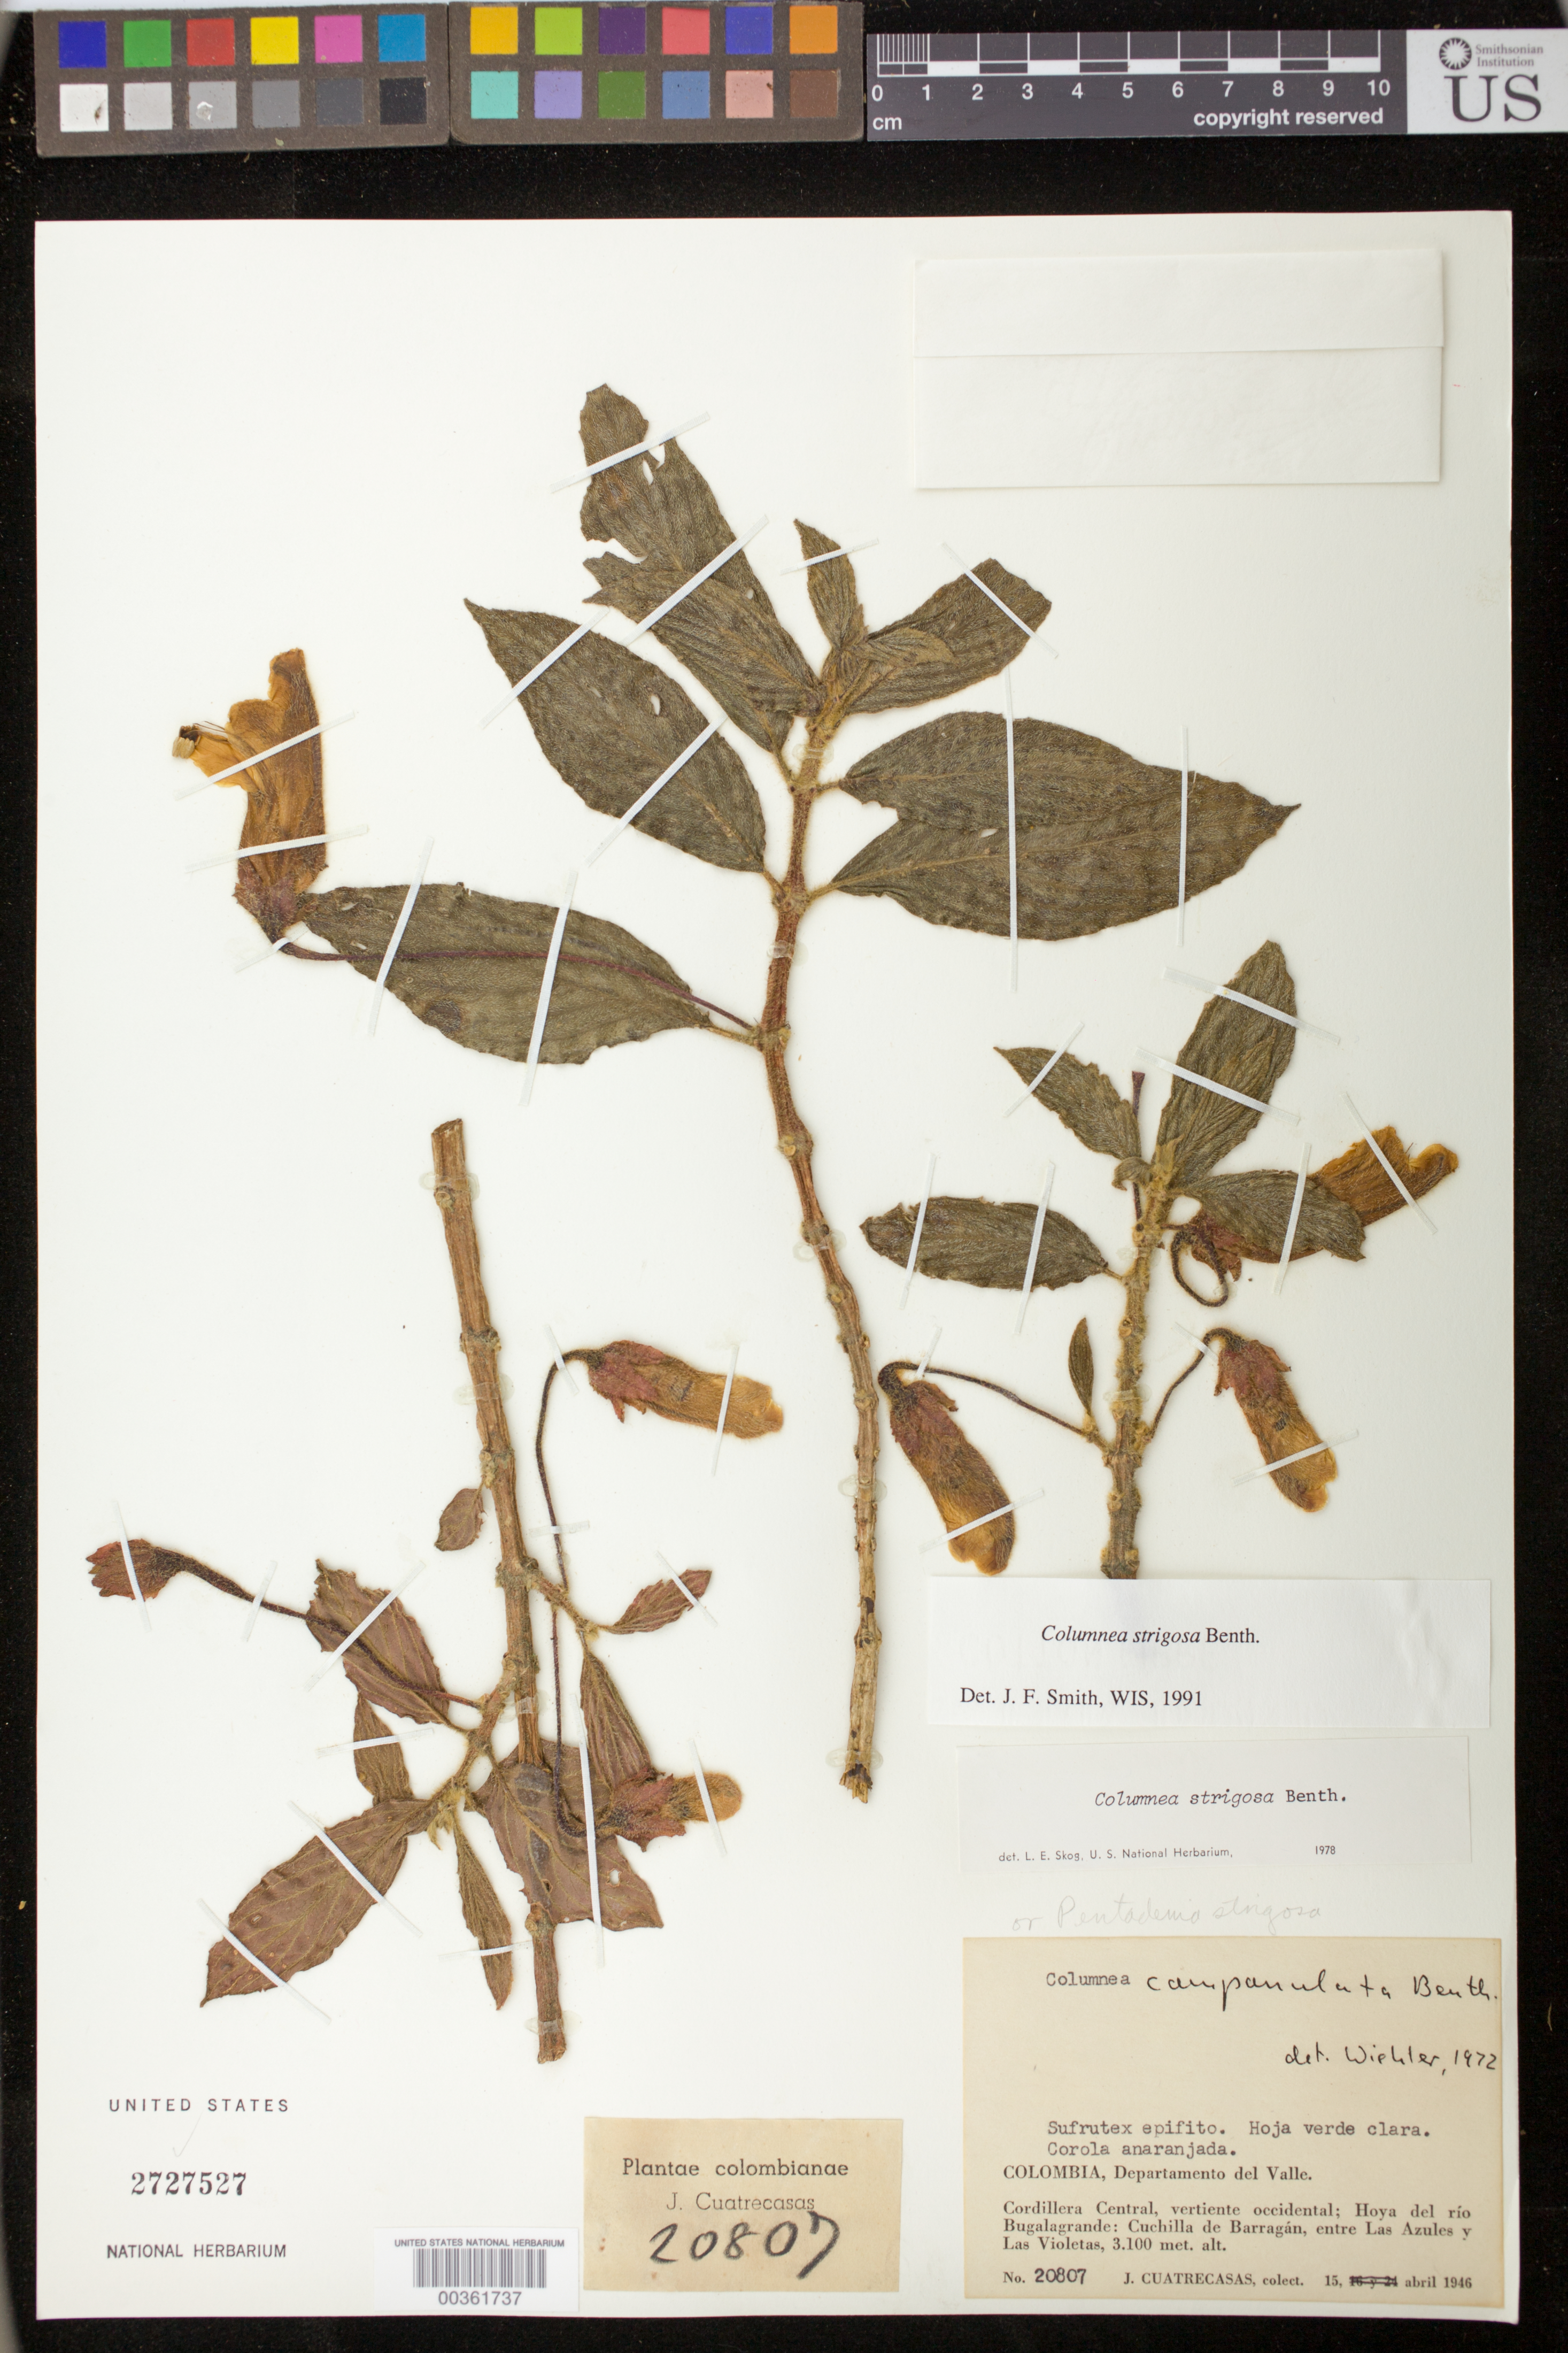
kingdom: Plantae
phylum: Tracheophyta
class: Magnoliopsida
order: Lamiales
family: Gesneriaceae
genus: Columnea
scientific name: Columnea strigosa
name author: Benth.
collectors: J. Cuatrecasas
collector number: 20807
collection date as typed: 15 Apr 1946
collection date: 1946-04-15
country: Colombia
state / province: Valle del Cauca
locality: Depart del Valle, Cordillera Central, vertiente occidental; hoya del Rio Bugalagrande: Cuchilla de Barragan, entre ...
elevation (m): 3100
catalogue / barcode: US 2727527